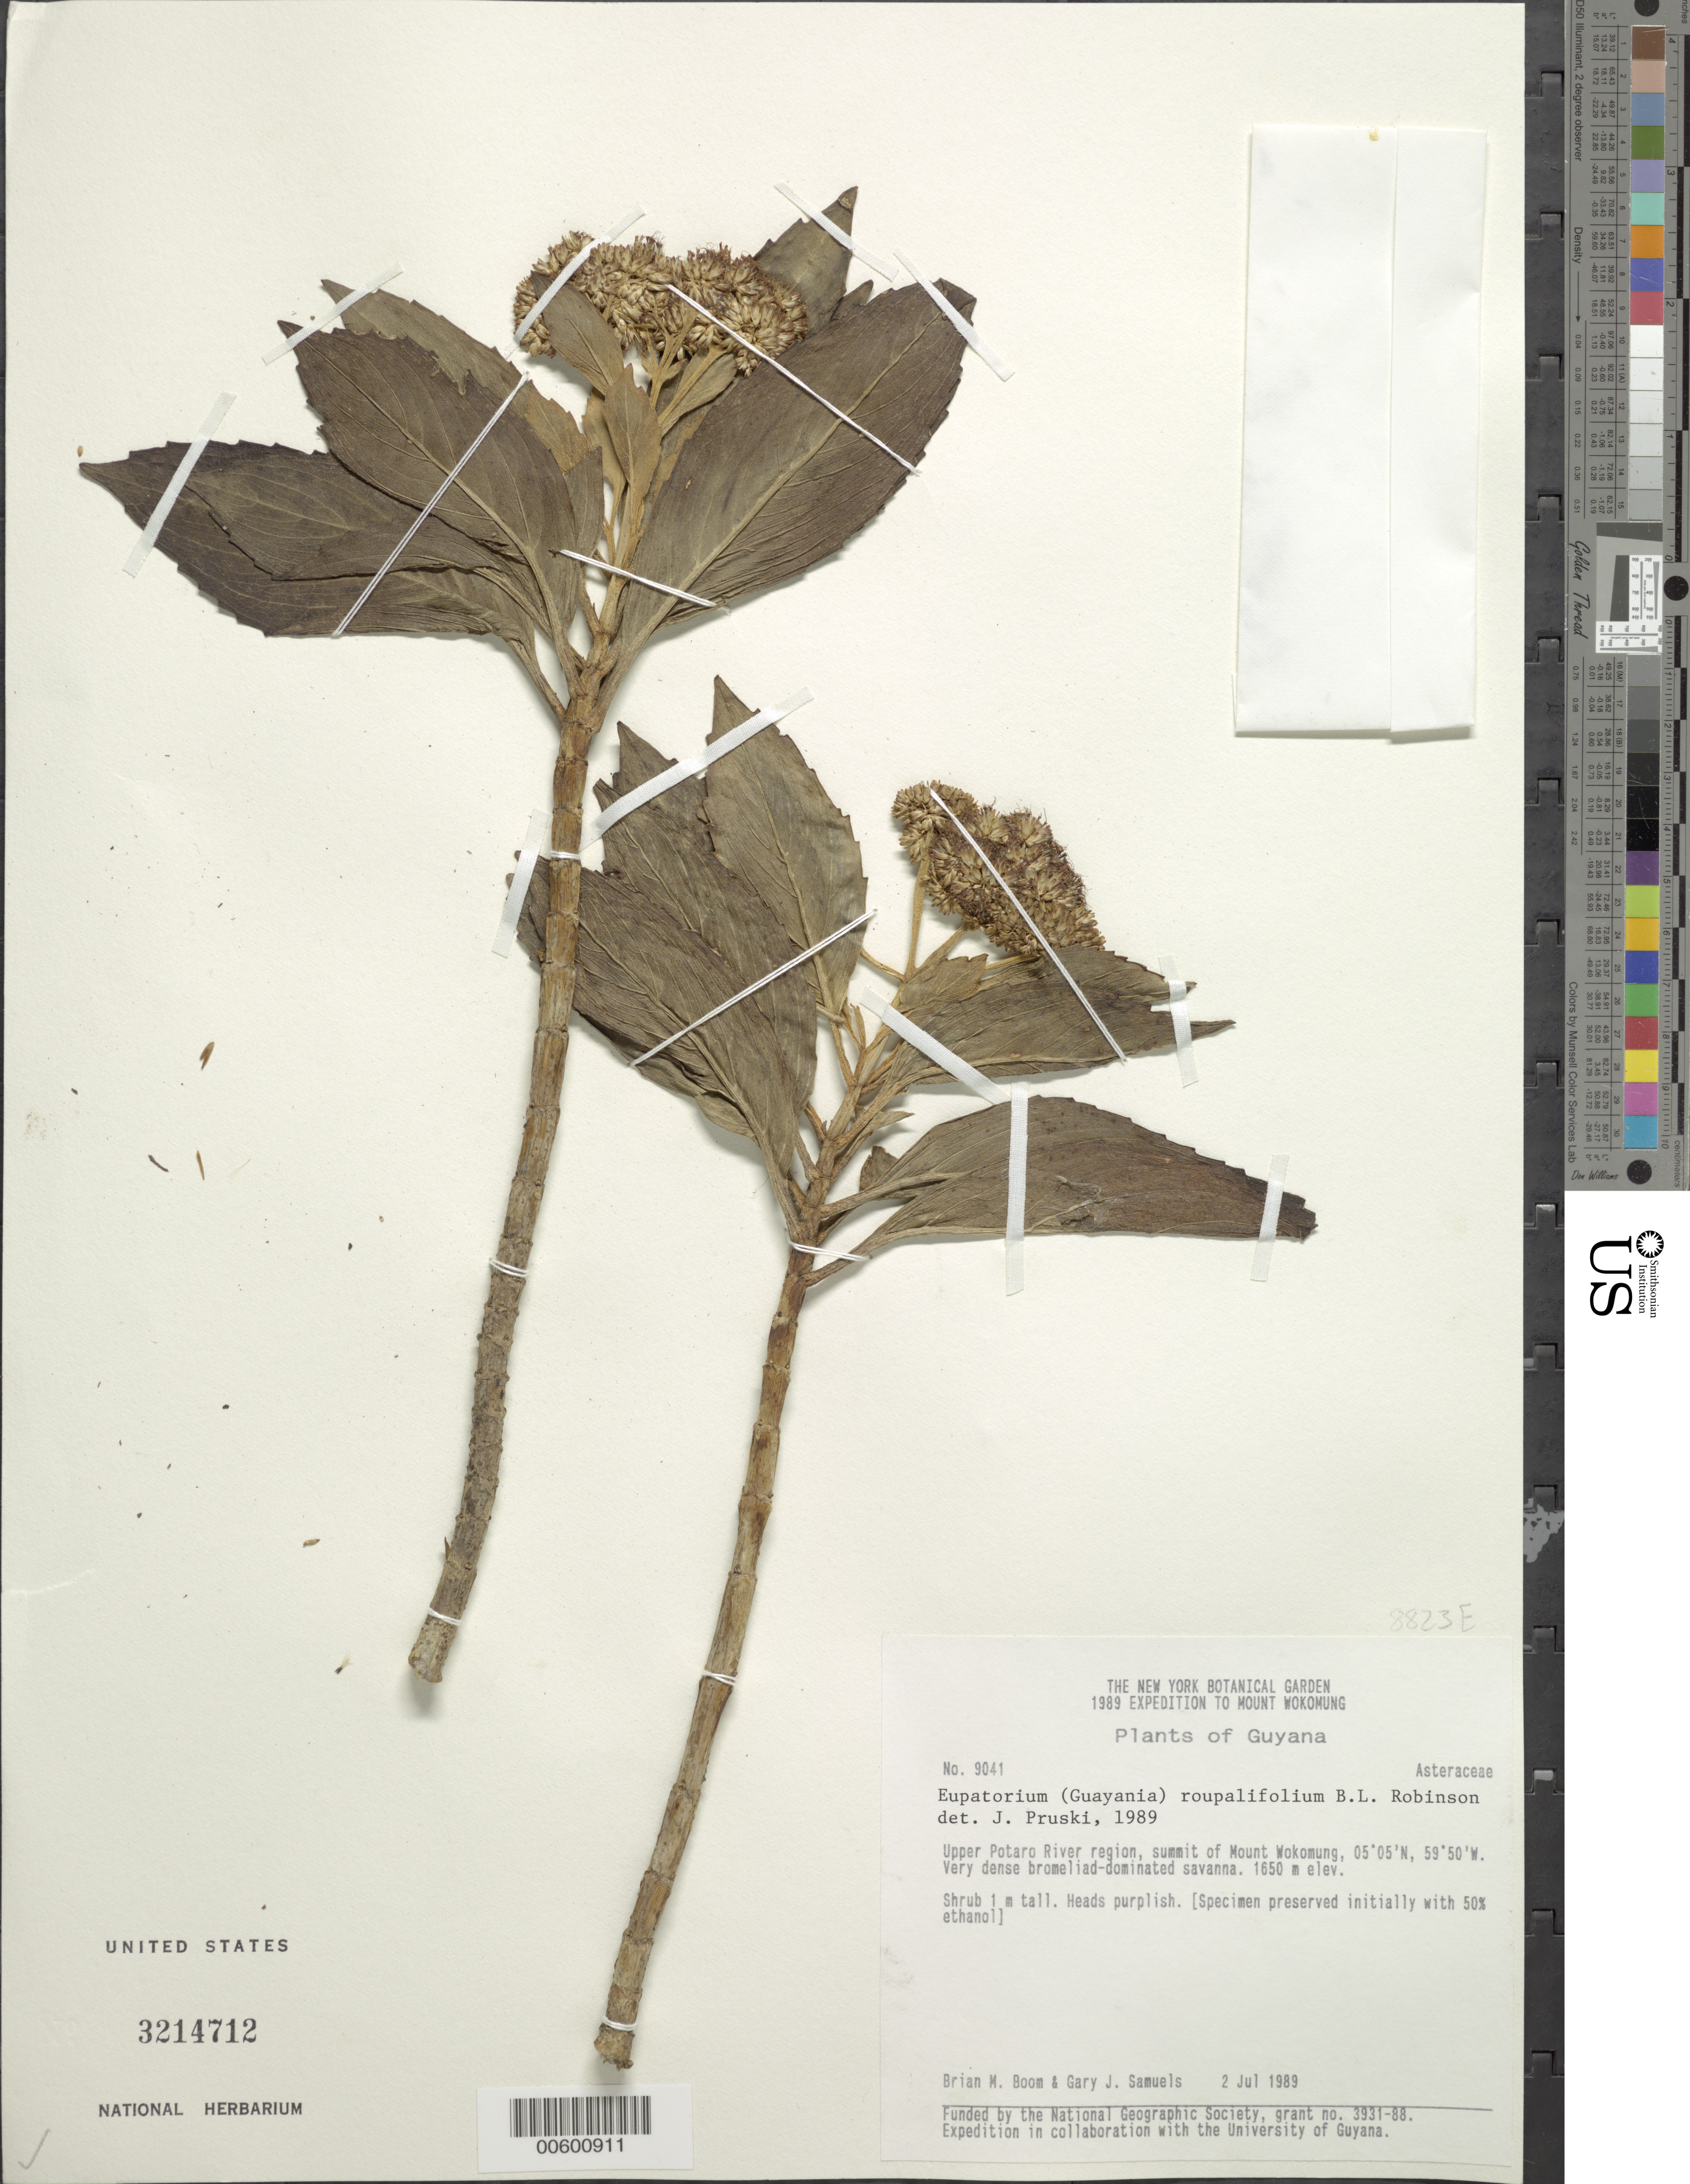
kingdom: Plantae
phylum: Tracheophyta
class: Magnoliopsida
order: Asterales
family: Asteraceae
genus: Guayania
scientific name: Guayania roupalifolia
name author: (B.L. Rob.) R.M. King & H. Rob.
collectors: B. M. Boom & G. Samuels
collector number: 9041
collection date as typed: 2-Jul-89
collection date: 1989-07-02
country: Guyana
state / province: Potaro-Siparuni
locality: Mt. Wokomung, summit, upper Potaro R.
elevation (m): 1650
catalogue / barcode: US 3214712